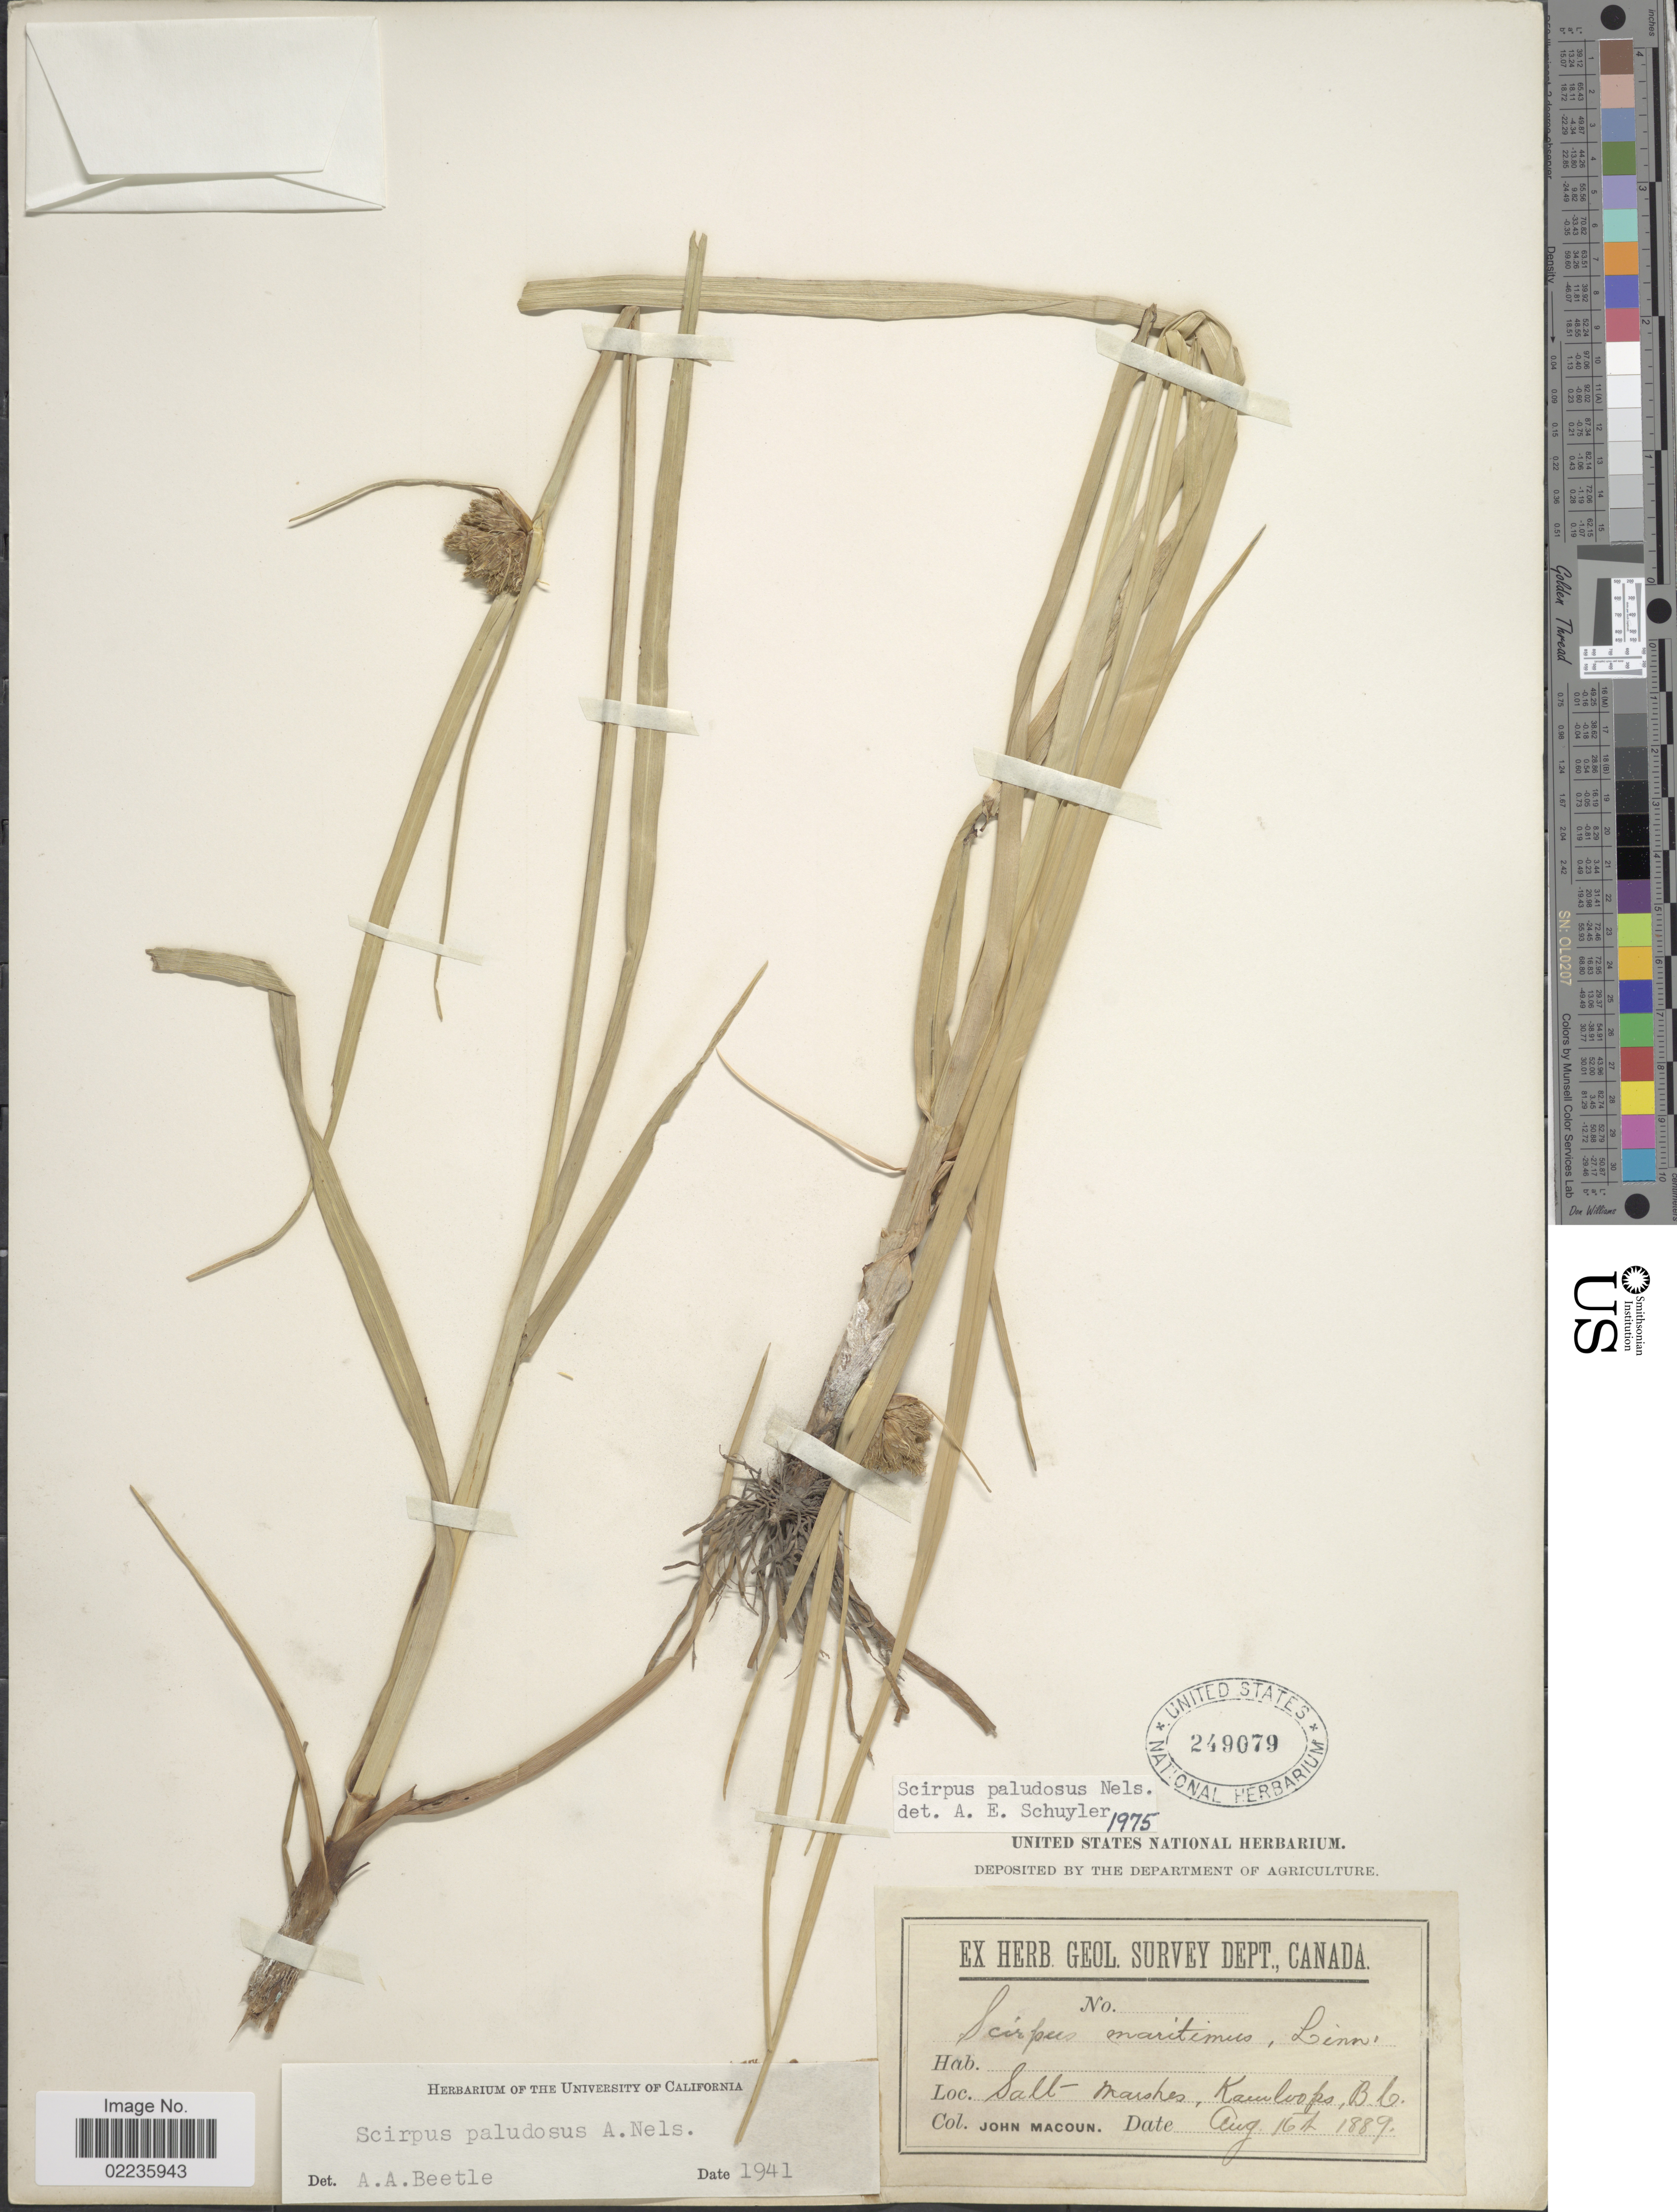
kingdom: Plantae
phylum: Tracheophyta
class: Liliopsida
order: Poales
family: Cyperaceae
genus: Bolboschoenus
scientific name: Bolboschoenus maritimus subsp. paludosus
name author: (A. Nelson) T. Koyama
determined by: Strong, M. T., (US), Smithsonian Institution - National Museum of Natural History (UNITED STATES)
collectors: J. Macoun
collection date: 1889-08-16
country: Canada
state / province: British Columbia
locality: Salt Marshes, Kamloops,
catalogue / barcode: US 249079